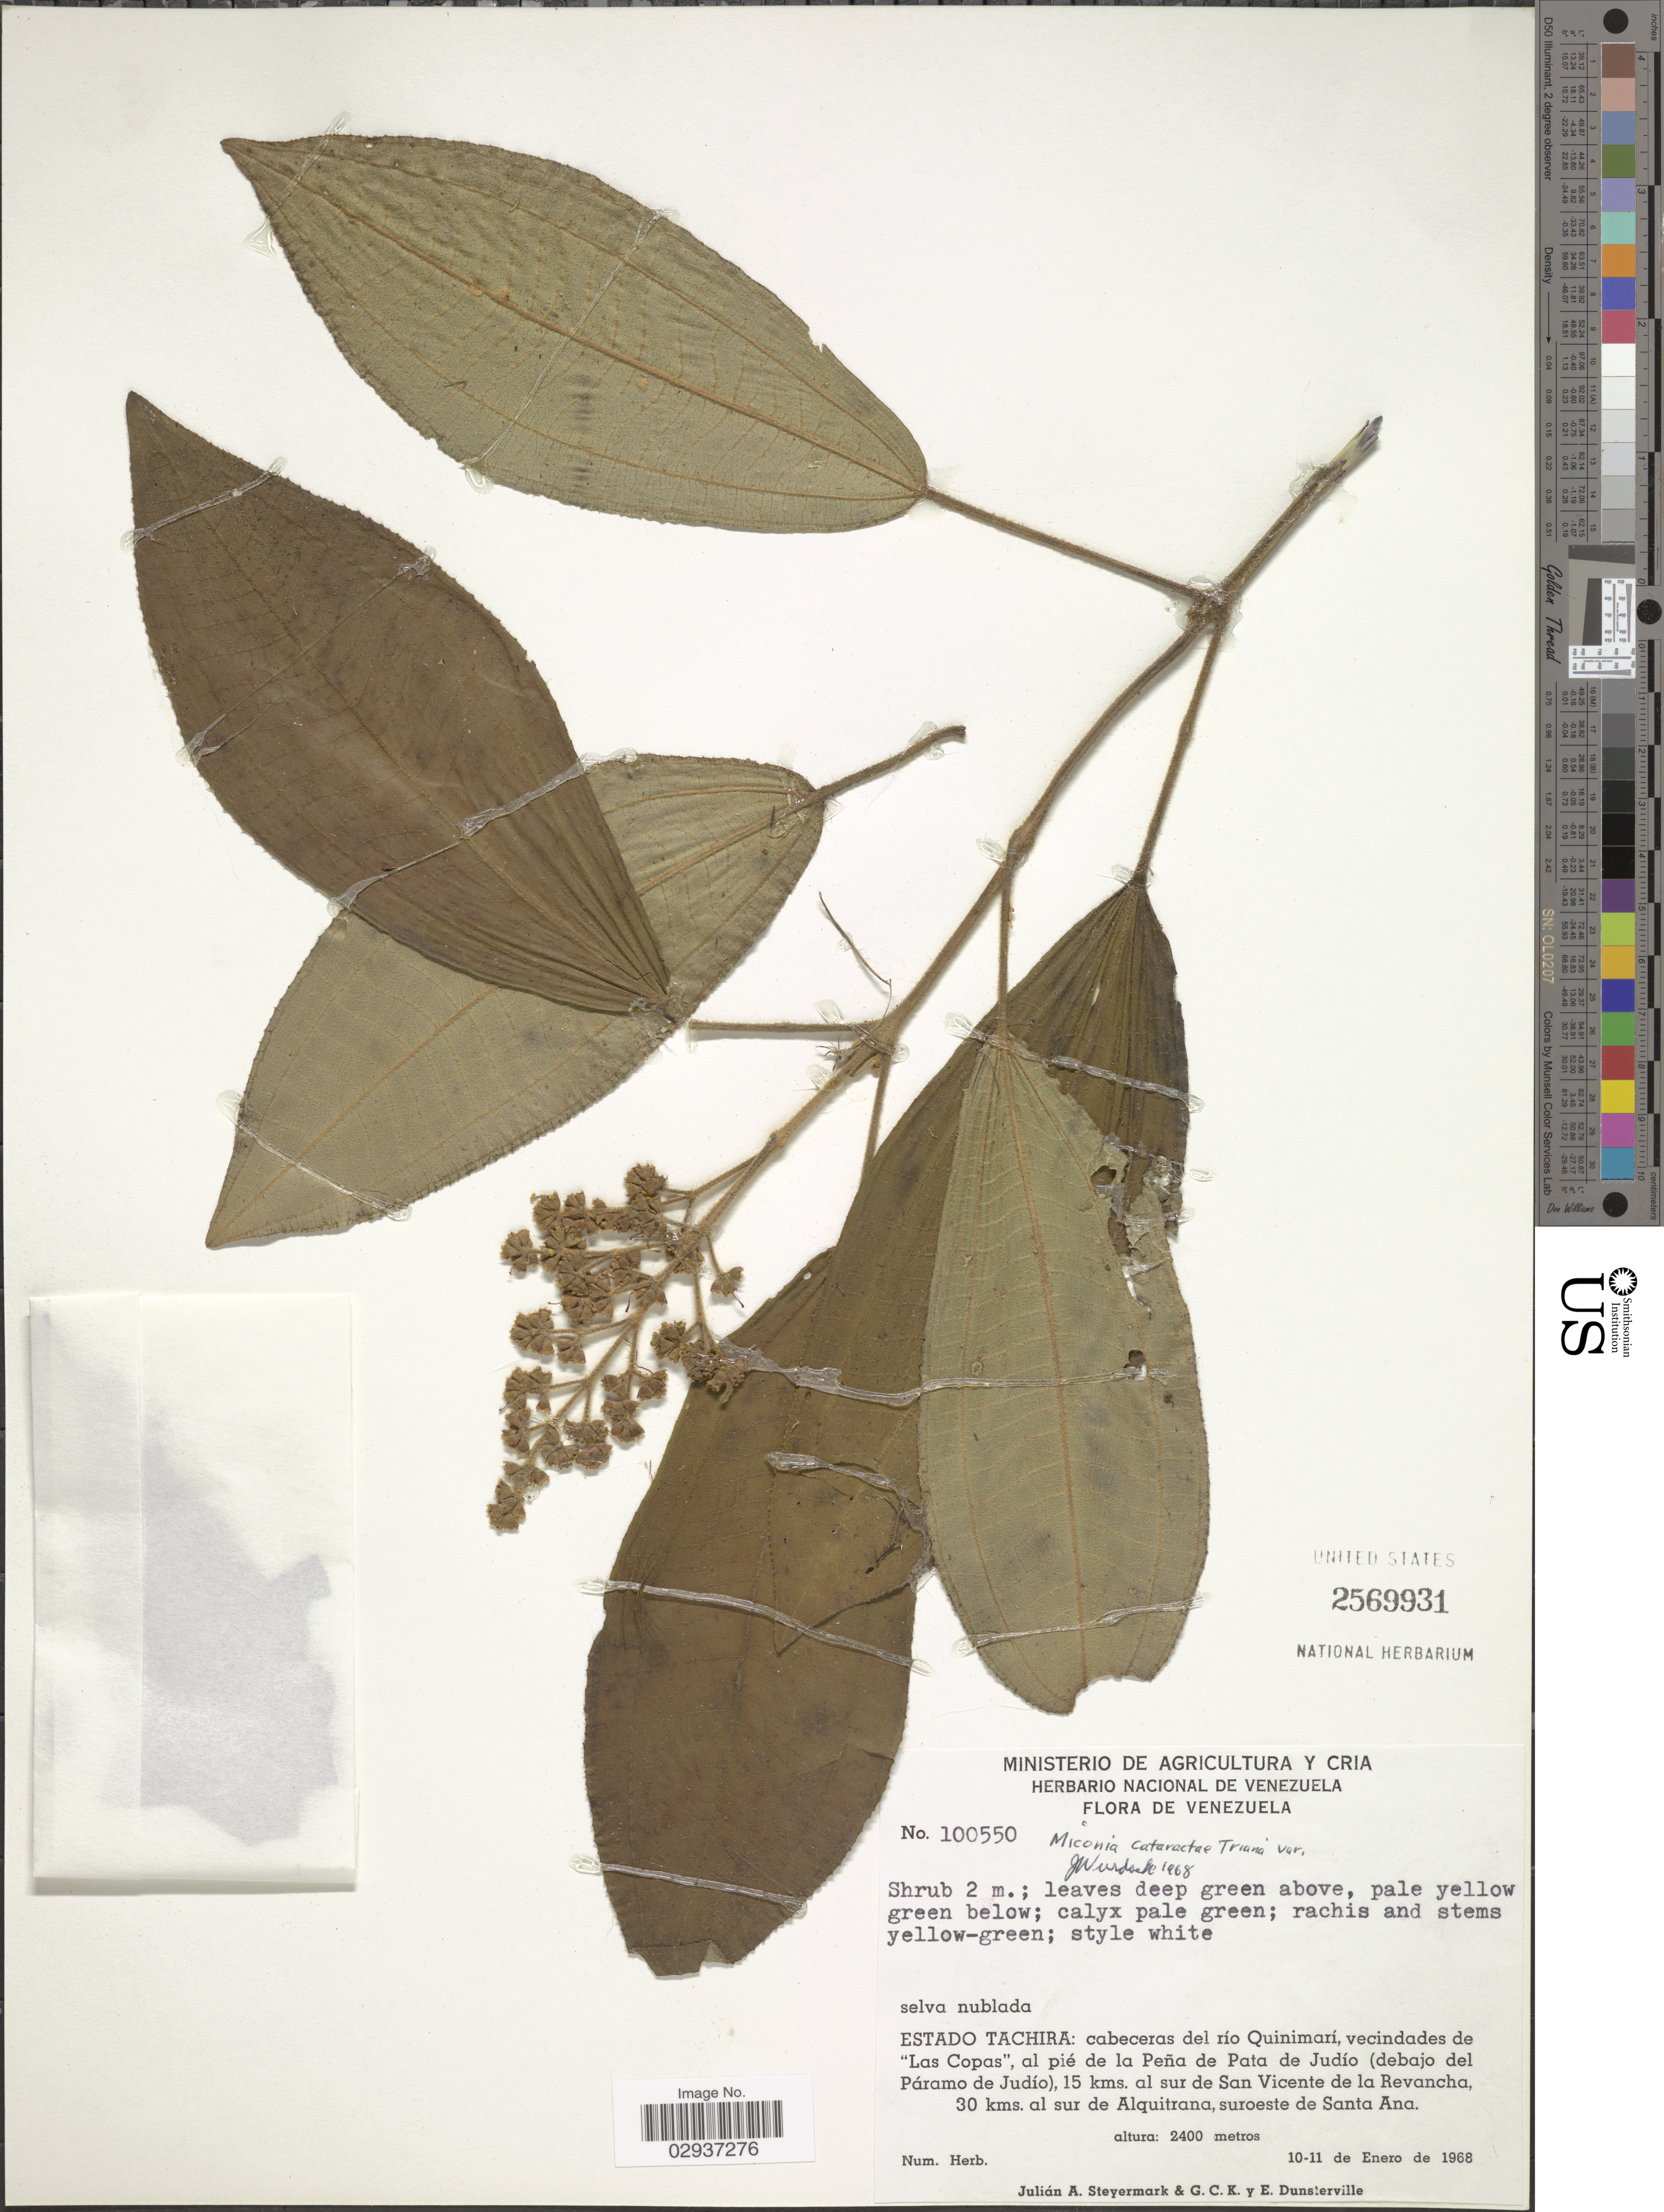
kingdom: Plantae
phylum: Tracheophyta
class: Magnoliopsida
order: Myrtales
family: Melastomataceae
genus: Miconia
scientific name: Miconia cataractae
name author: Triana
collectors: J. Steyermark, G. C. K. Dunsterville & E. Dunsterville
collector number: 100550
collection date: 1968-01-10/1968-01-11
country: Venezuela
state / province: Tachira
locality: Estado Tachira: cabeceras del río Quinimarí, vecindades de "Las Copas", al pié de la Peña de Pata de Judío (debajo del Páramo de Judío), 15 kms. al sur de San Vicente de la Revancha, 30 kms. al sur de Alquitrana, suroeste de Santa Ana.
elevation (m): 2400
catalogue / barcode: US 2569931